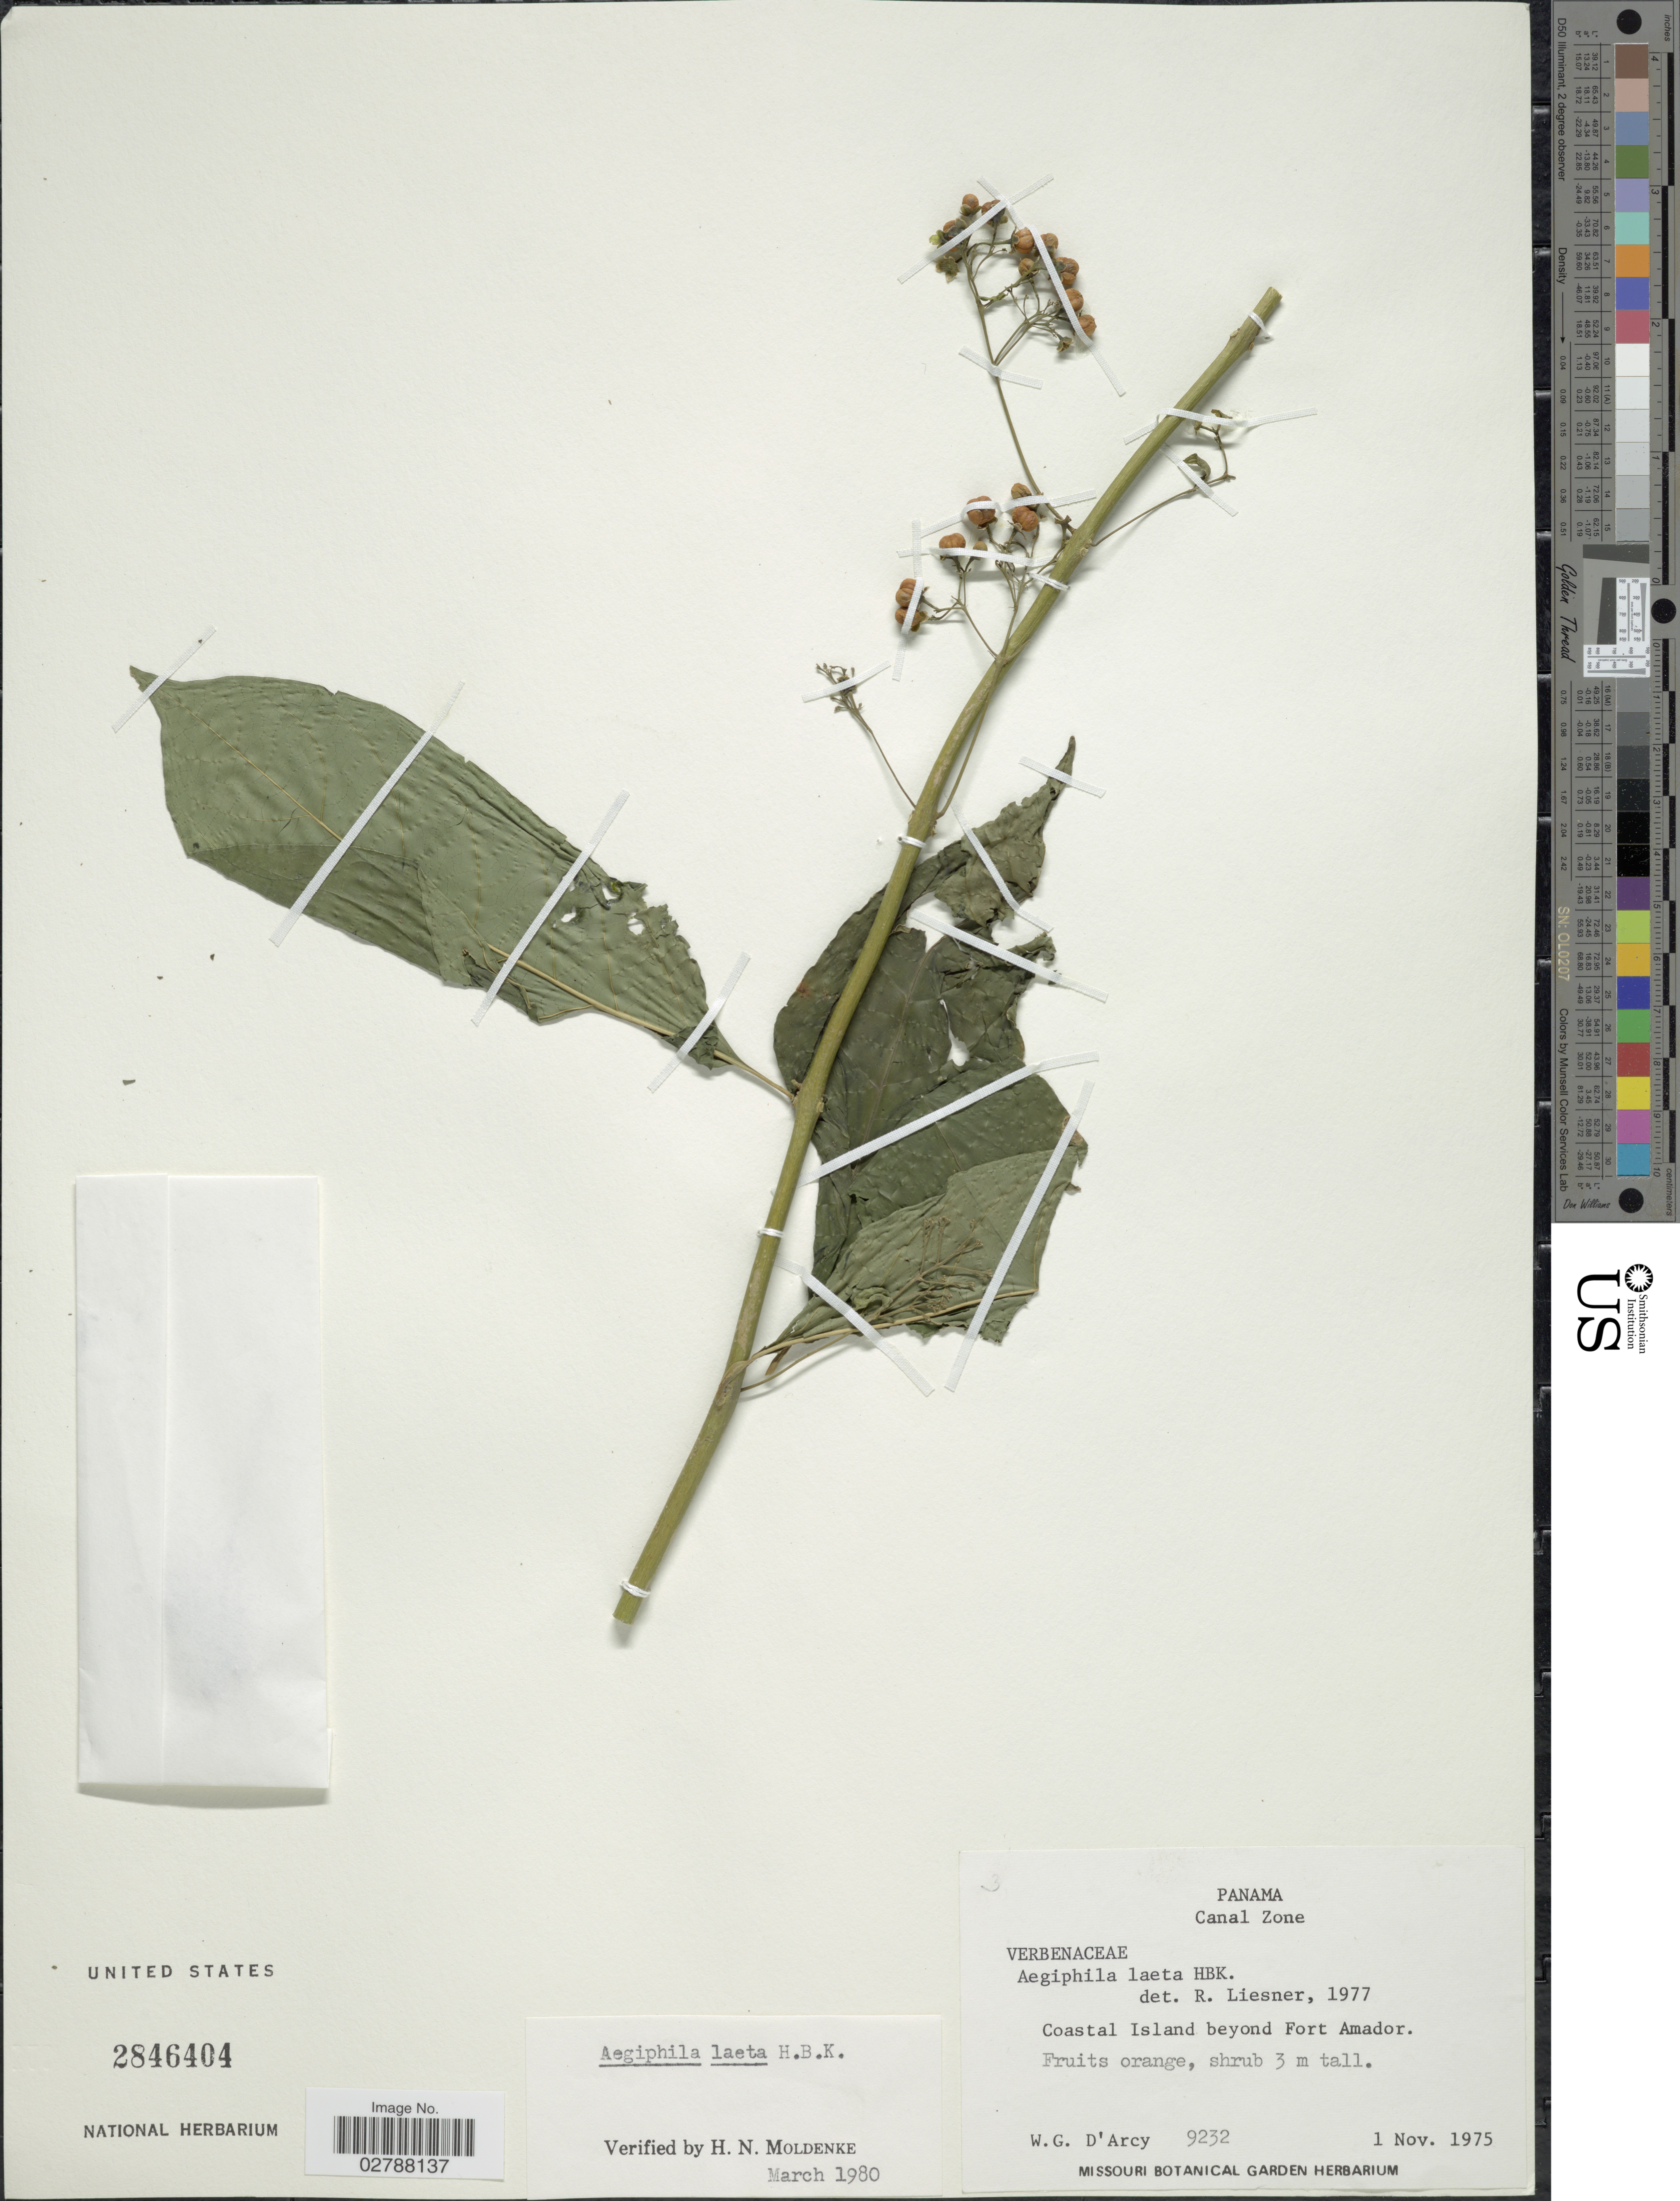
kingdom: Plantae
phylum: Tracheophyta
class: Magnoliopsida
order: Lamiales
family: Lamiaceae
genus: Aegiphila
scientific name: Aegiphila laeta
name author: Kunth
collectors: W. G. D'Arcy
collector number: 9232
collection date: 1975-11-01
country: Panama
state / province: Colón / Panamá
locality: Canal Zone. Coastal Island beyond Fort Amador.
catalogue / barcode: US 2846404